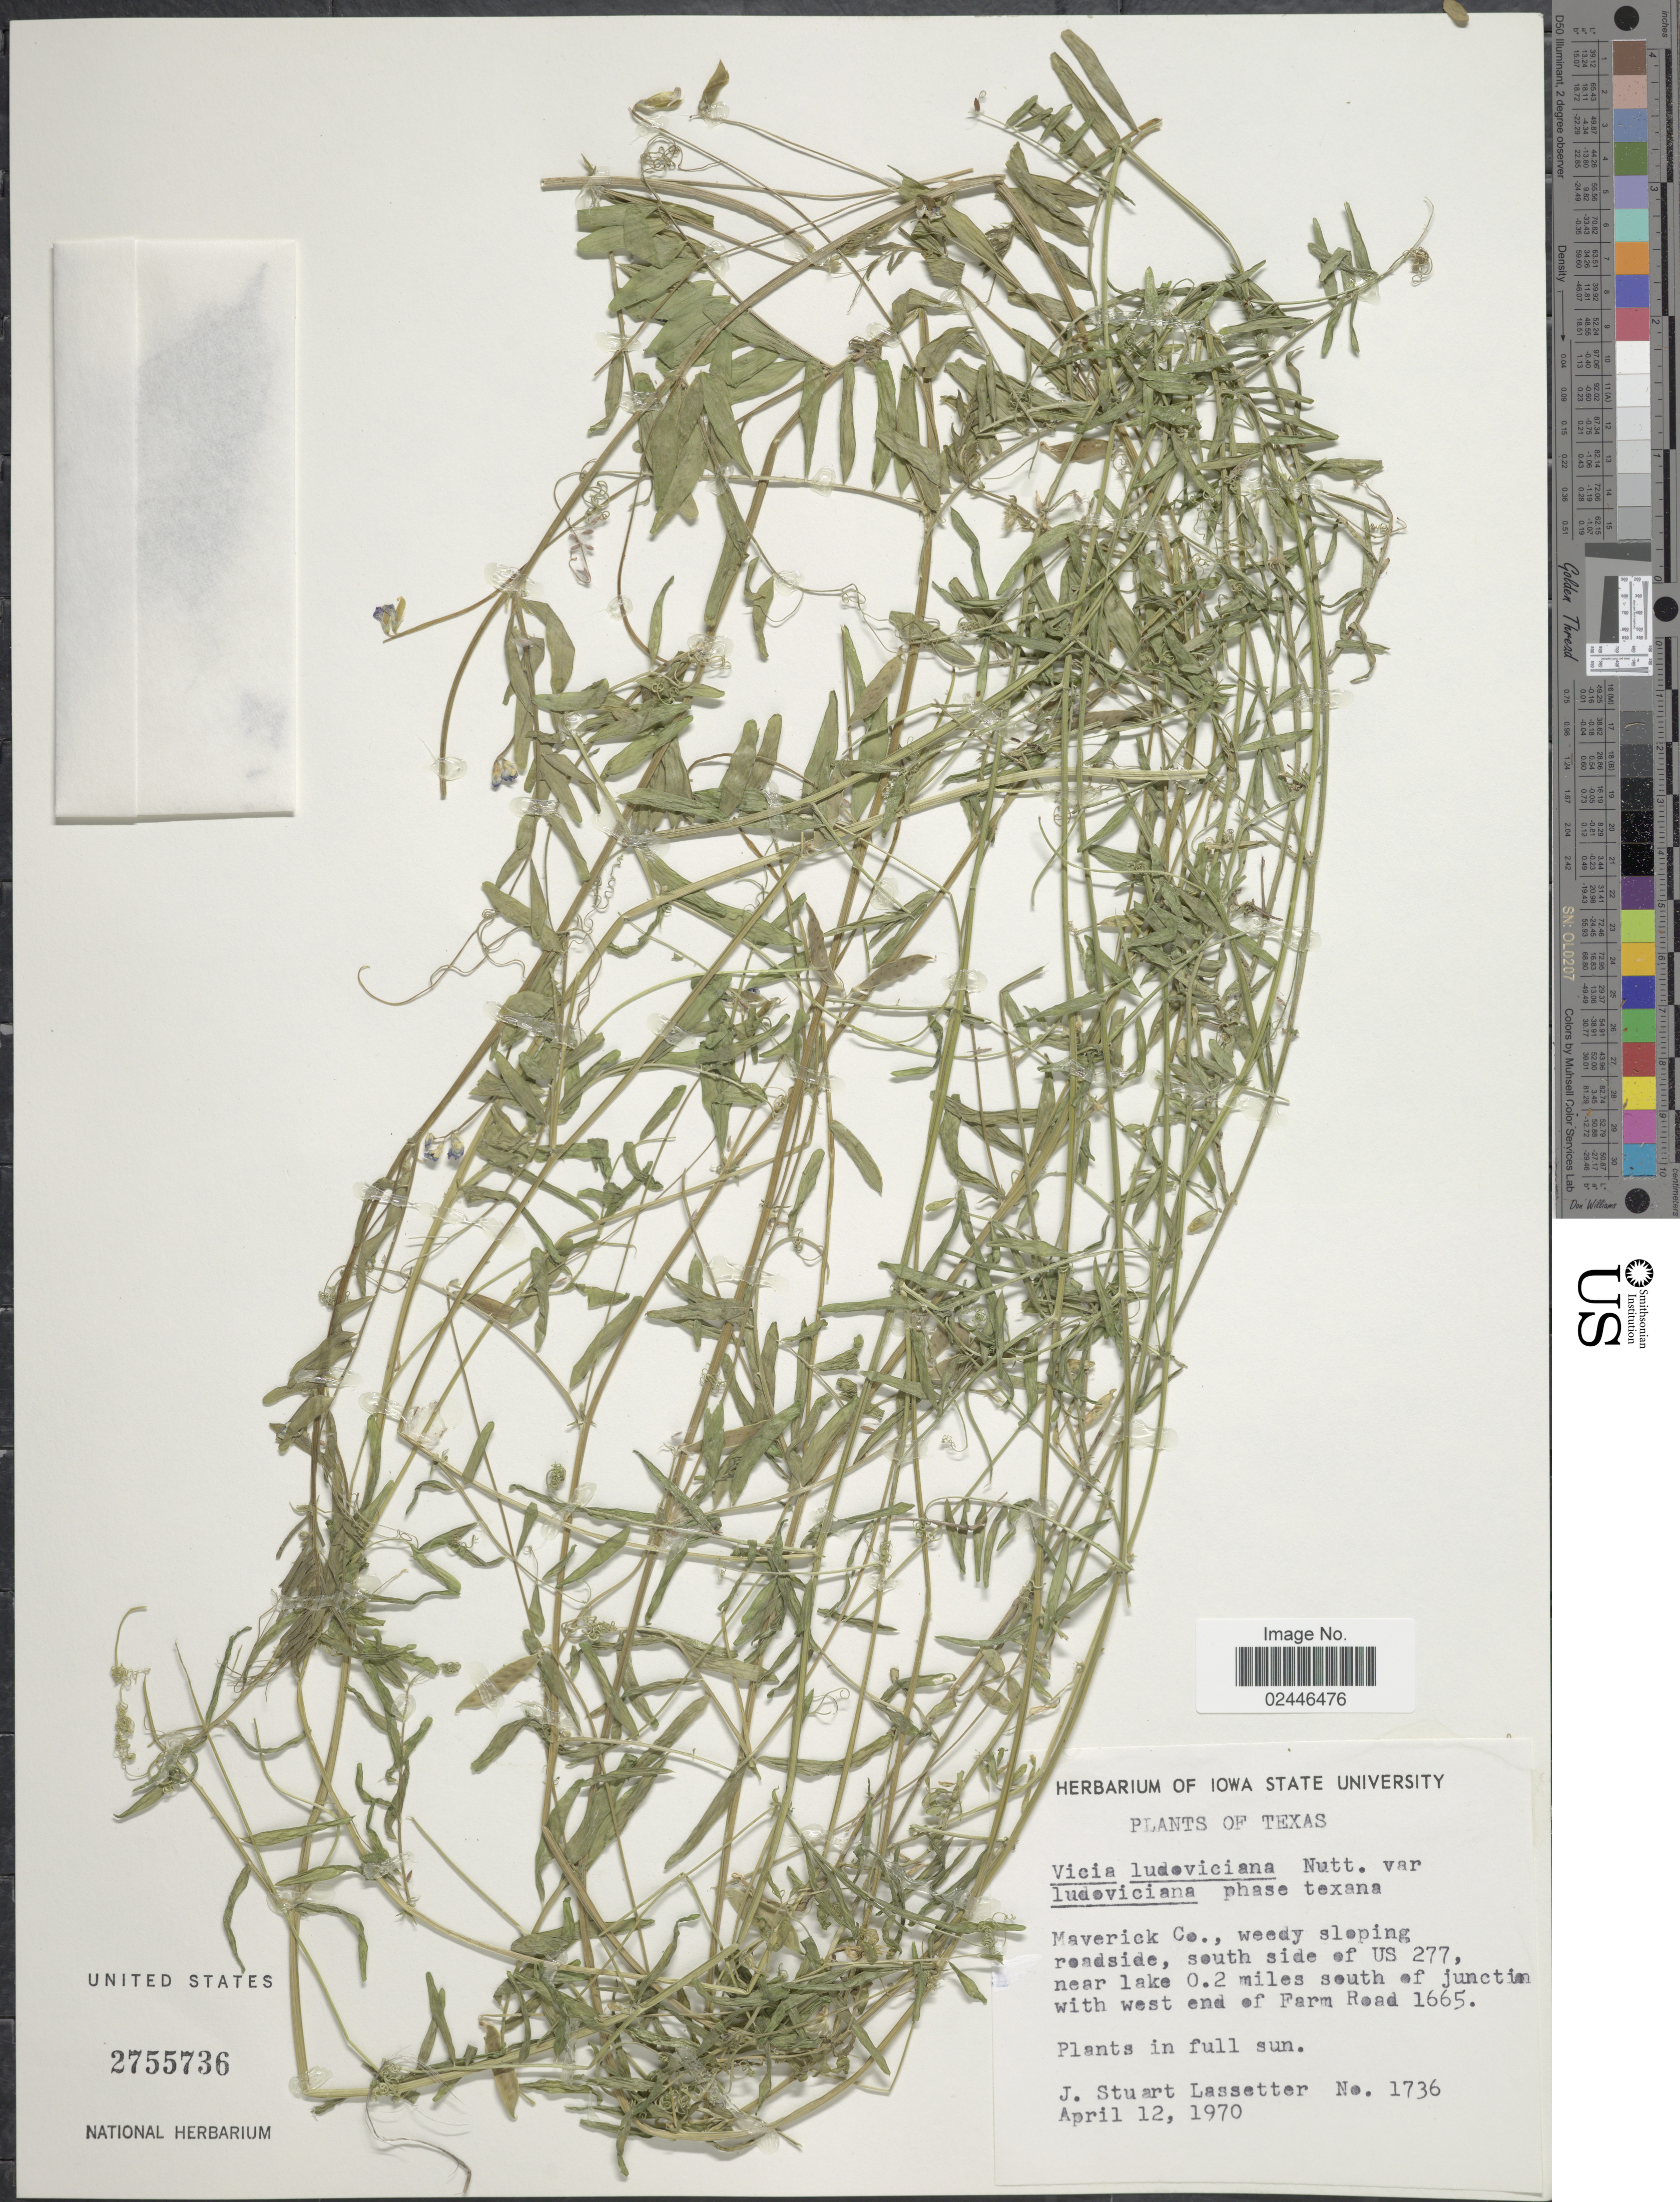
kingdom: Plantae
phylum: Tracheophyta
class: Magnoliopsida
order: Fabales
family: Fabaceae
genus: Vicia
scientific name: Vicia ludoviciana var. ludoviciana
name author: Nutt. ex Torr. & A. Gray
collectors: J. Lassetter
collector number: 1736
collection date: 1970-04-12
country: United States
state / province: Texas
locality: Maverick Co., weedy sloping roadside, south side of US 277, near lake 0.2 miles south of junction with west end of Farm Road 1665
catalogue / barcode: US 2755736